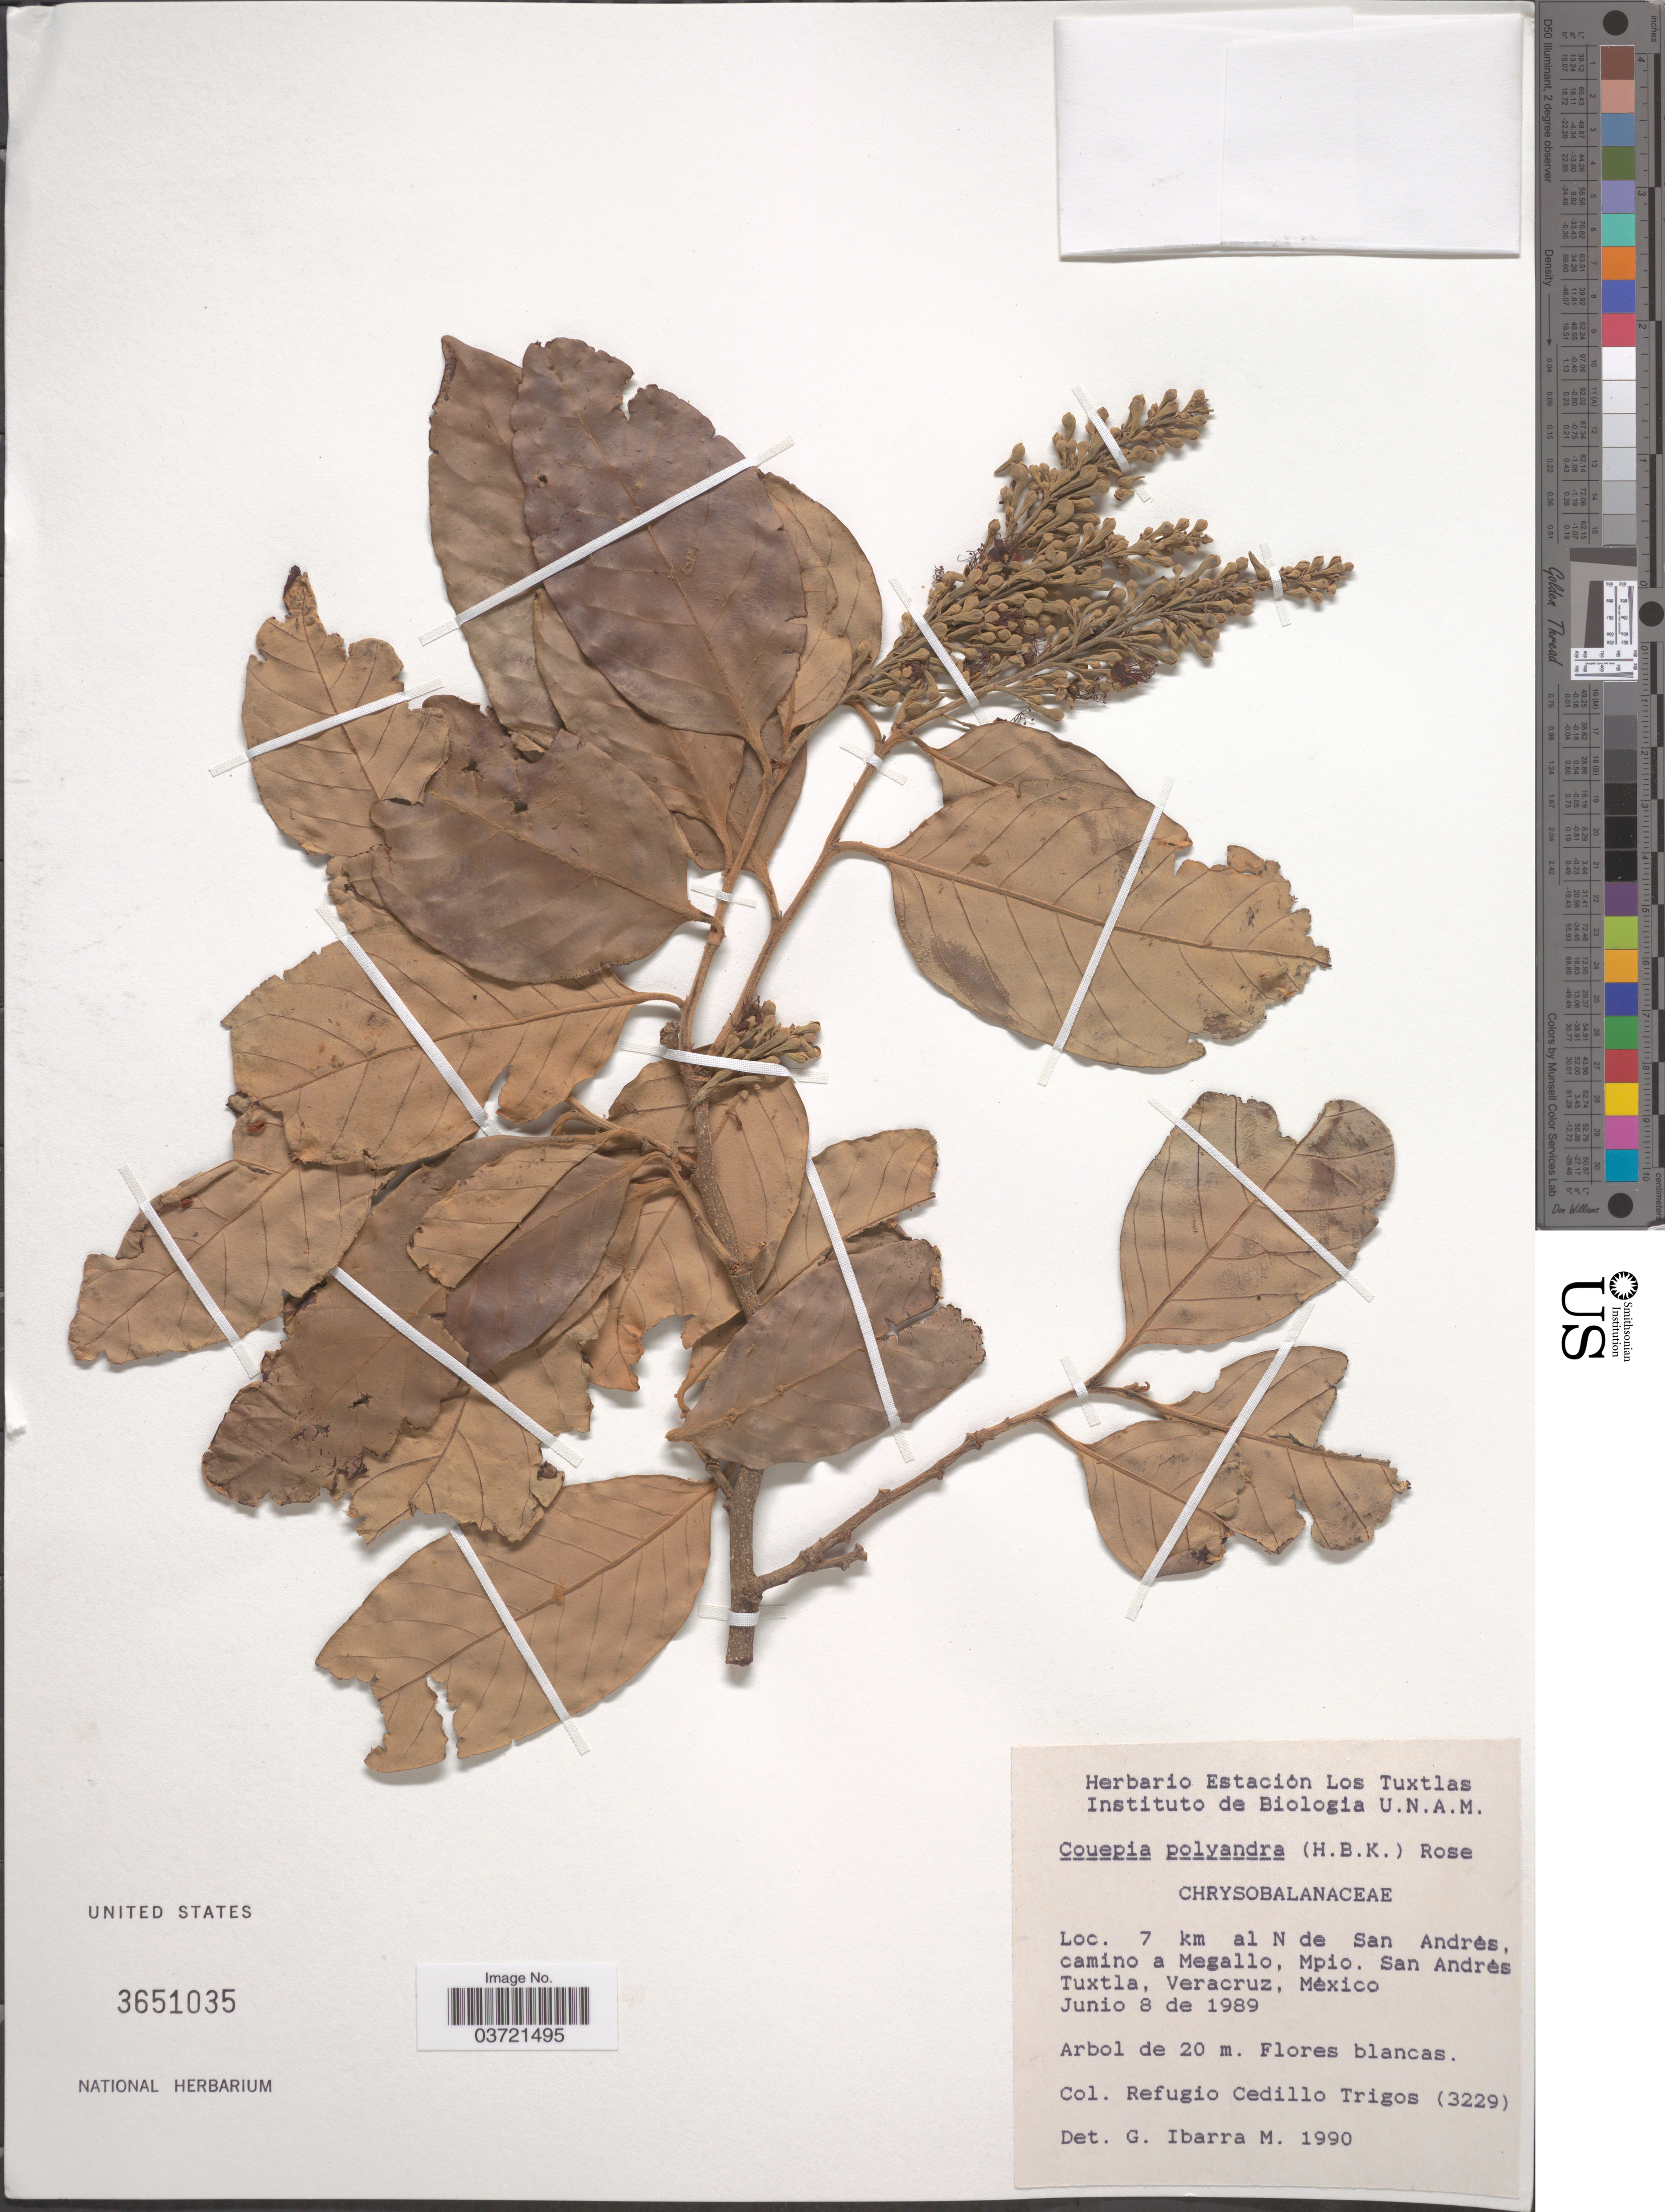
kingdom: Plantae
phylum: Tracheophyta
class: Magnoliopsida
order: Malpighiales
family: Chrysobalanaceae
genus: Couepia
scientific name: Couepia polyandra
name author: (Kunth) Rose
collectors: R. CedilloT.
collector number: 3229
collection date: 1989-06-08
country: Mexico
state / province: Veracruz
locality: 7 km al N de San Andrés, camino a Megallo, Mpio. San Andrés Tuxtla, Veracruz.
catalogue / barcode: US 3651035